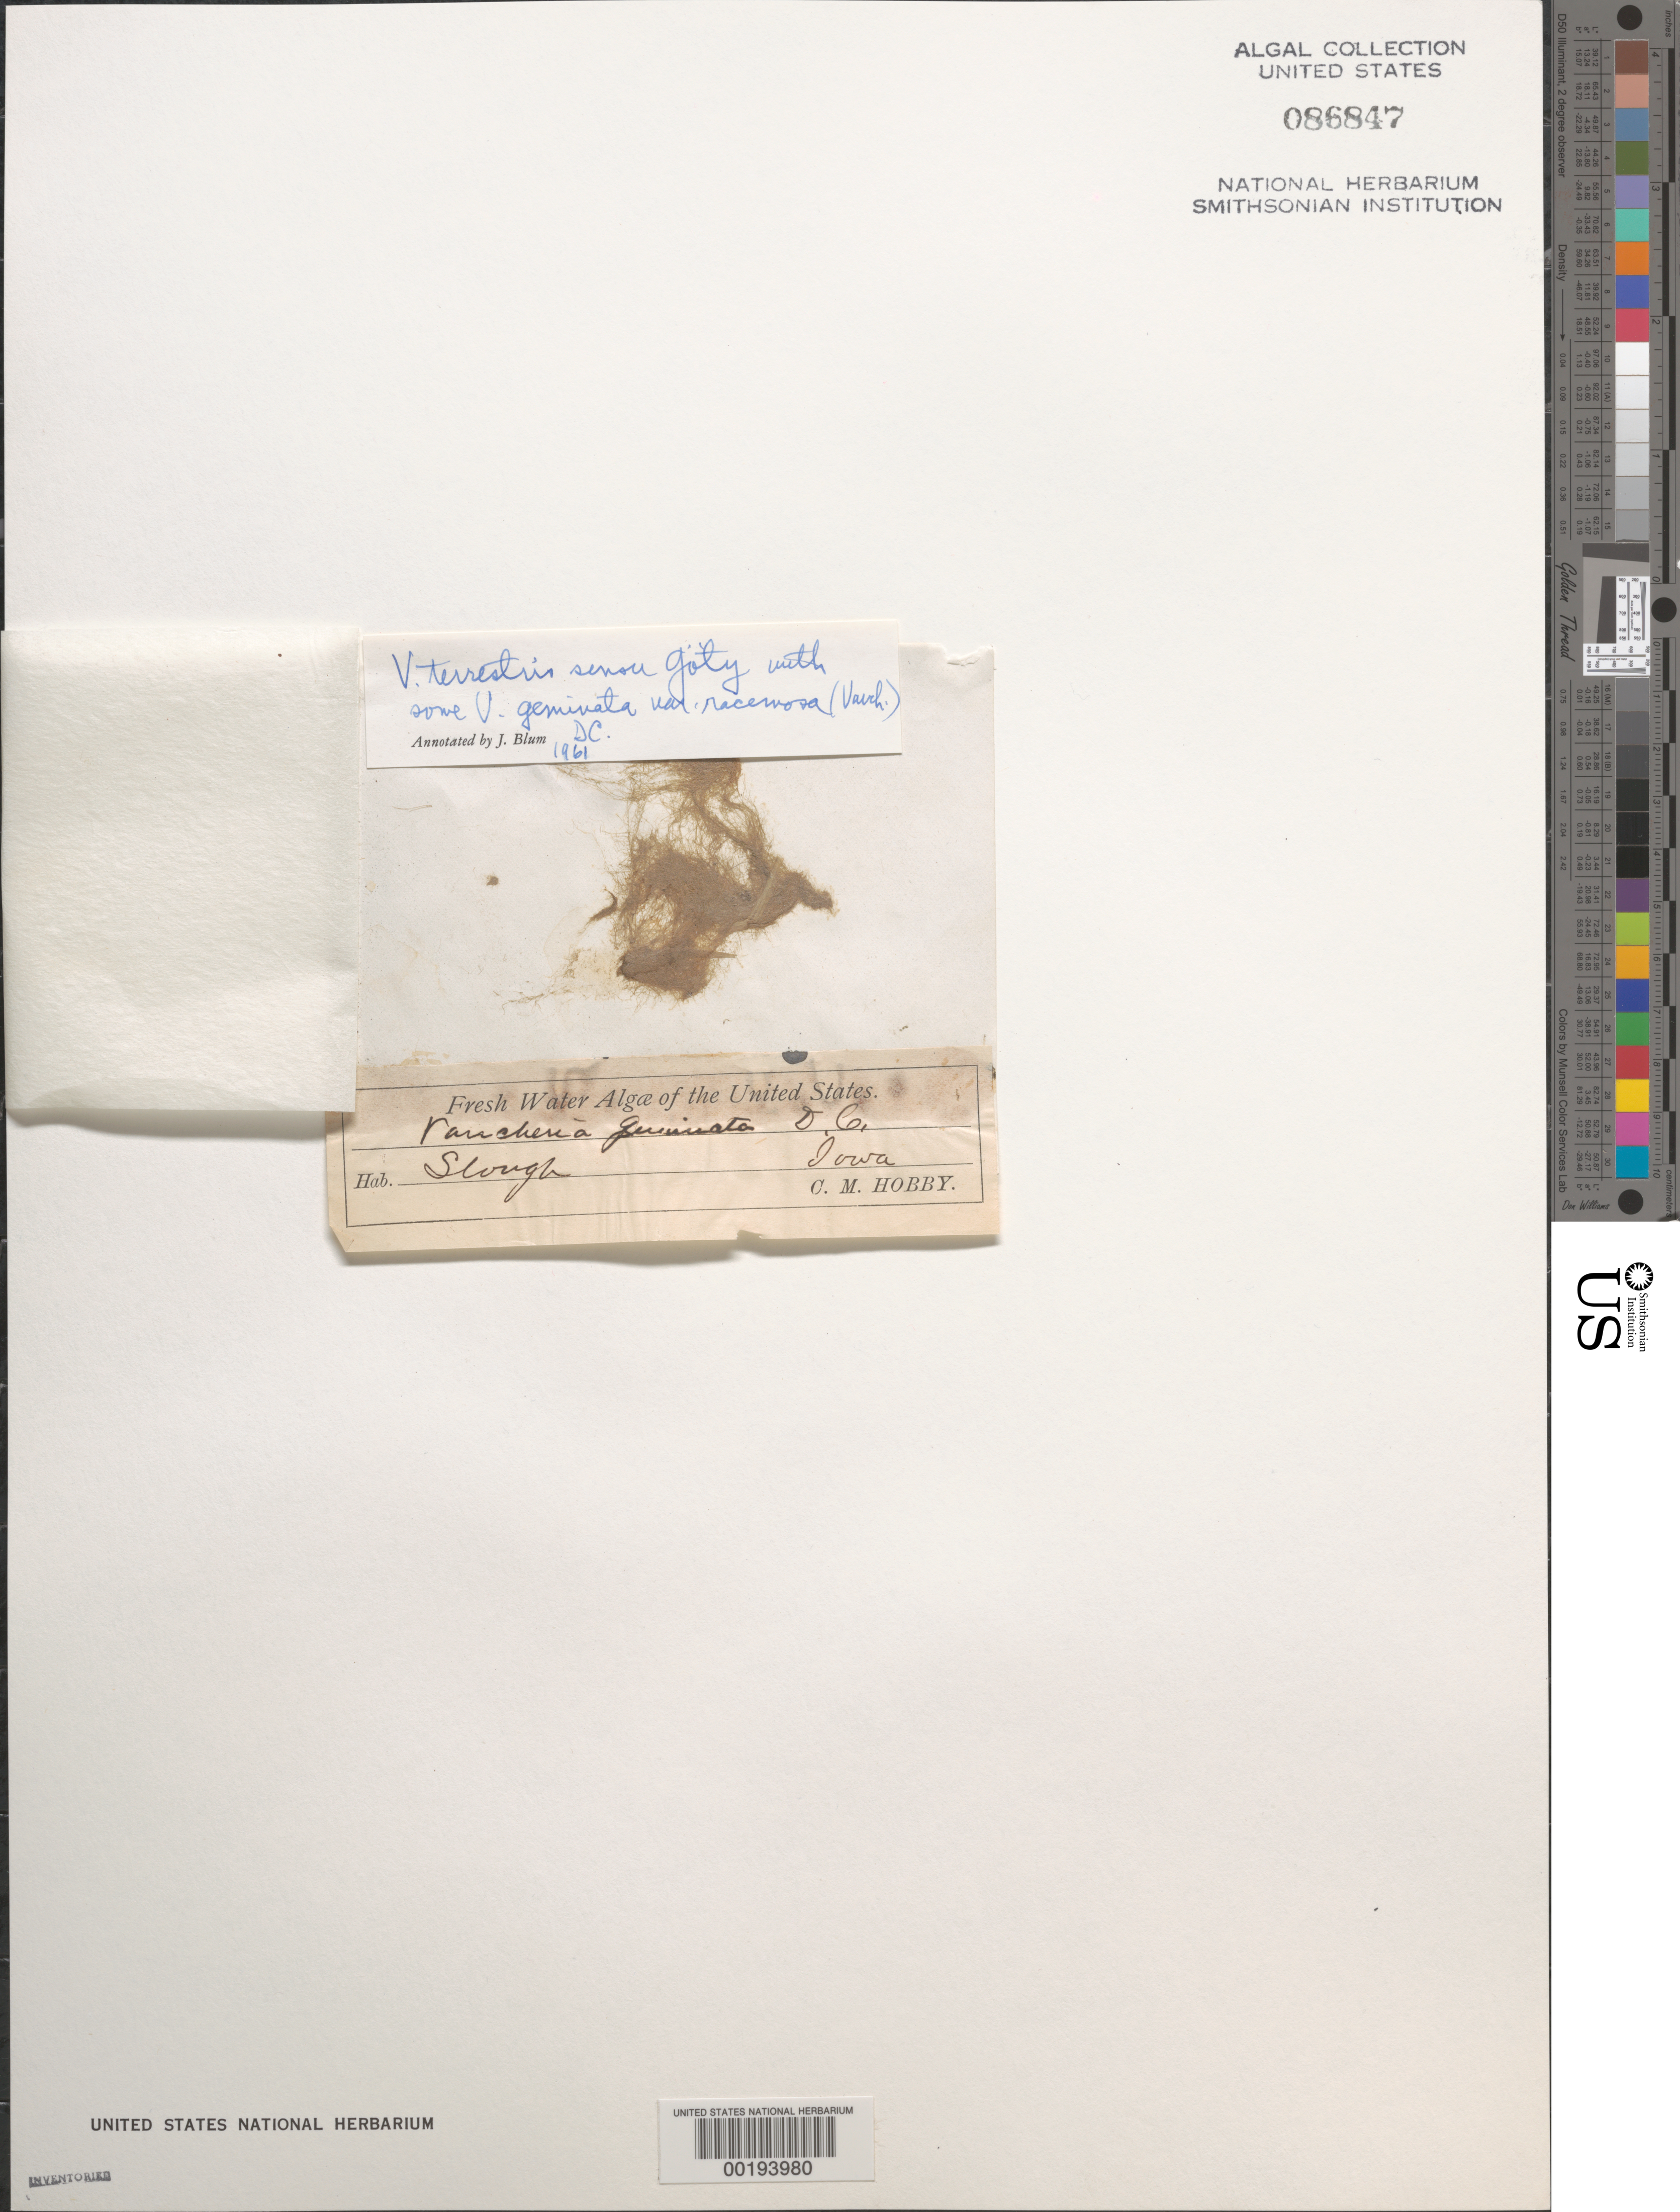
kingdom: Chromista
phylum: Ochrophyta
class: Xanthophyceae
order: Vaucheriales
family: Vaucheriaceae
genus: Vaucheria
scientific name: Vaucheria terrestris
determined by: Blum, J. L.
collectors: C. Hobby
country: United States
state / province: Iowa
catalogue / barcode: US 86847